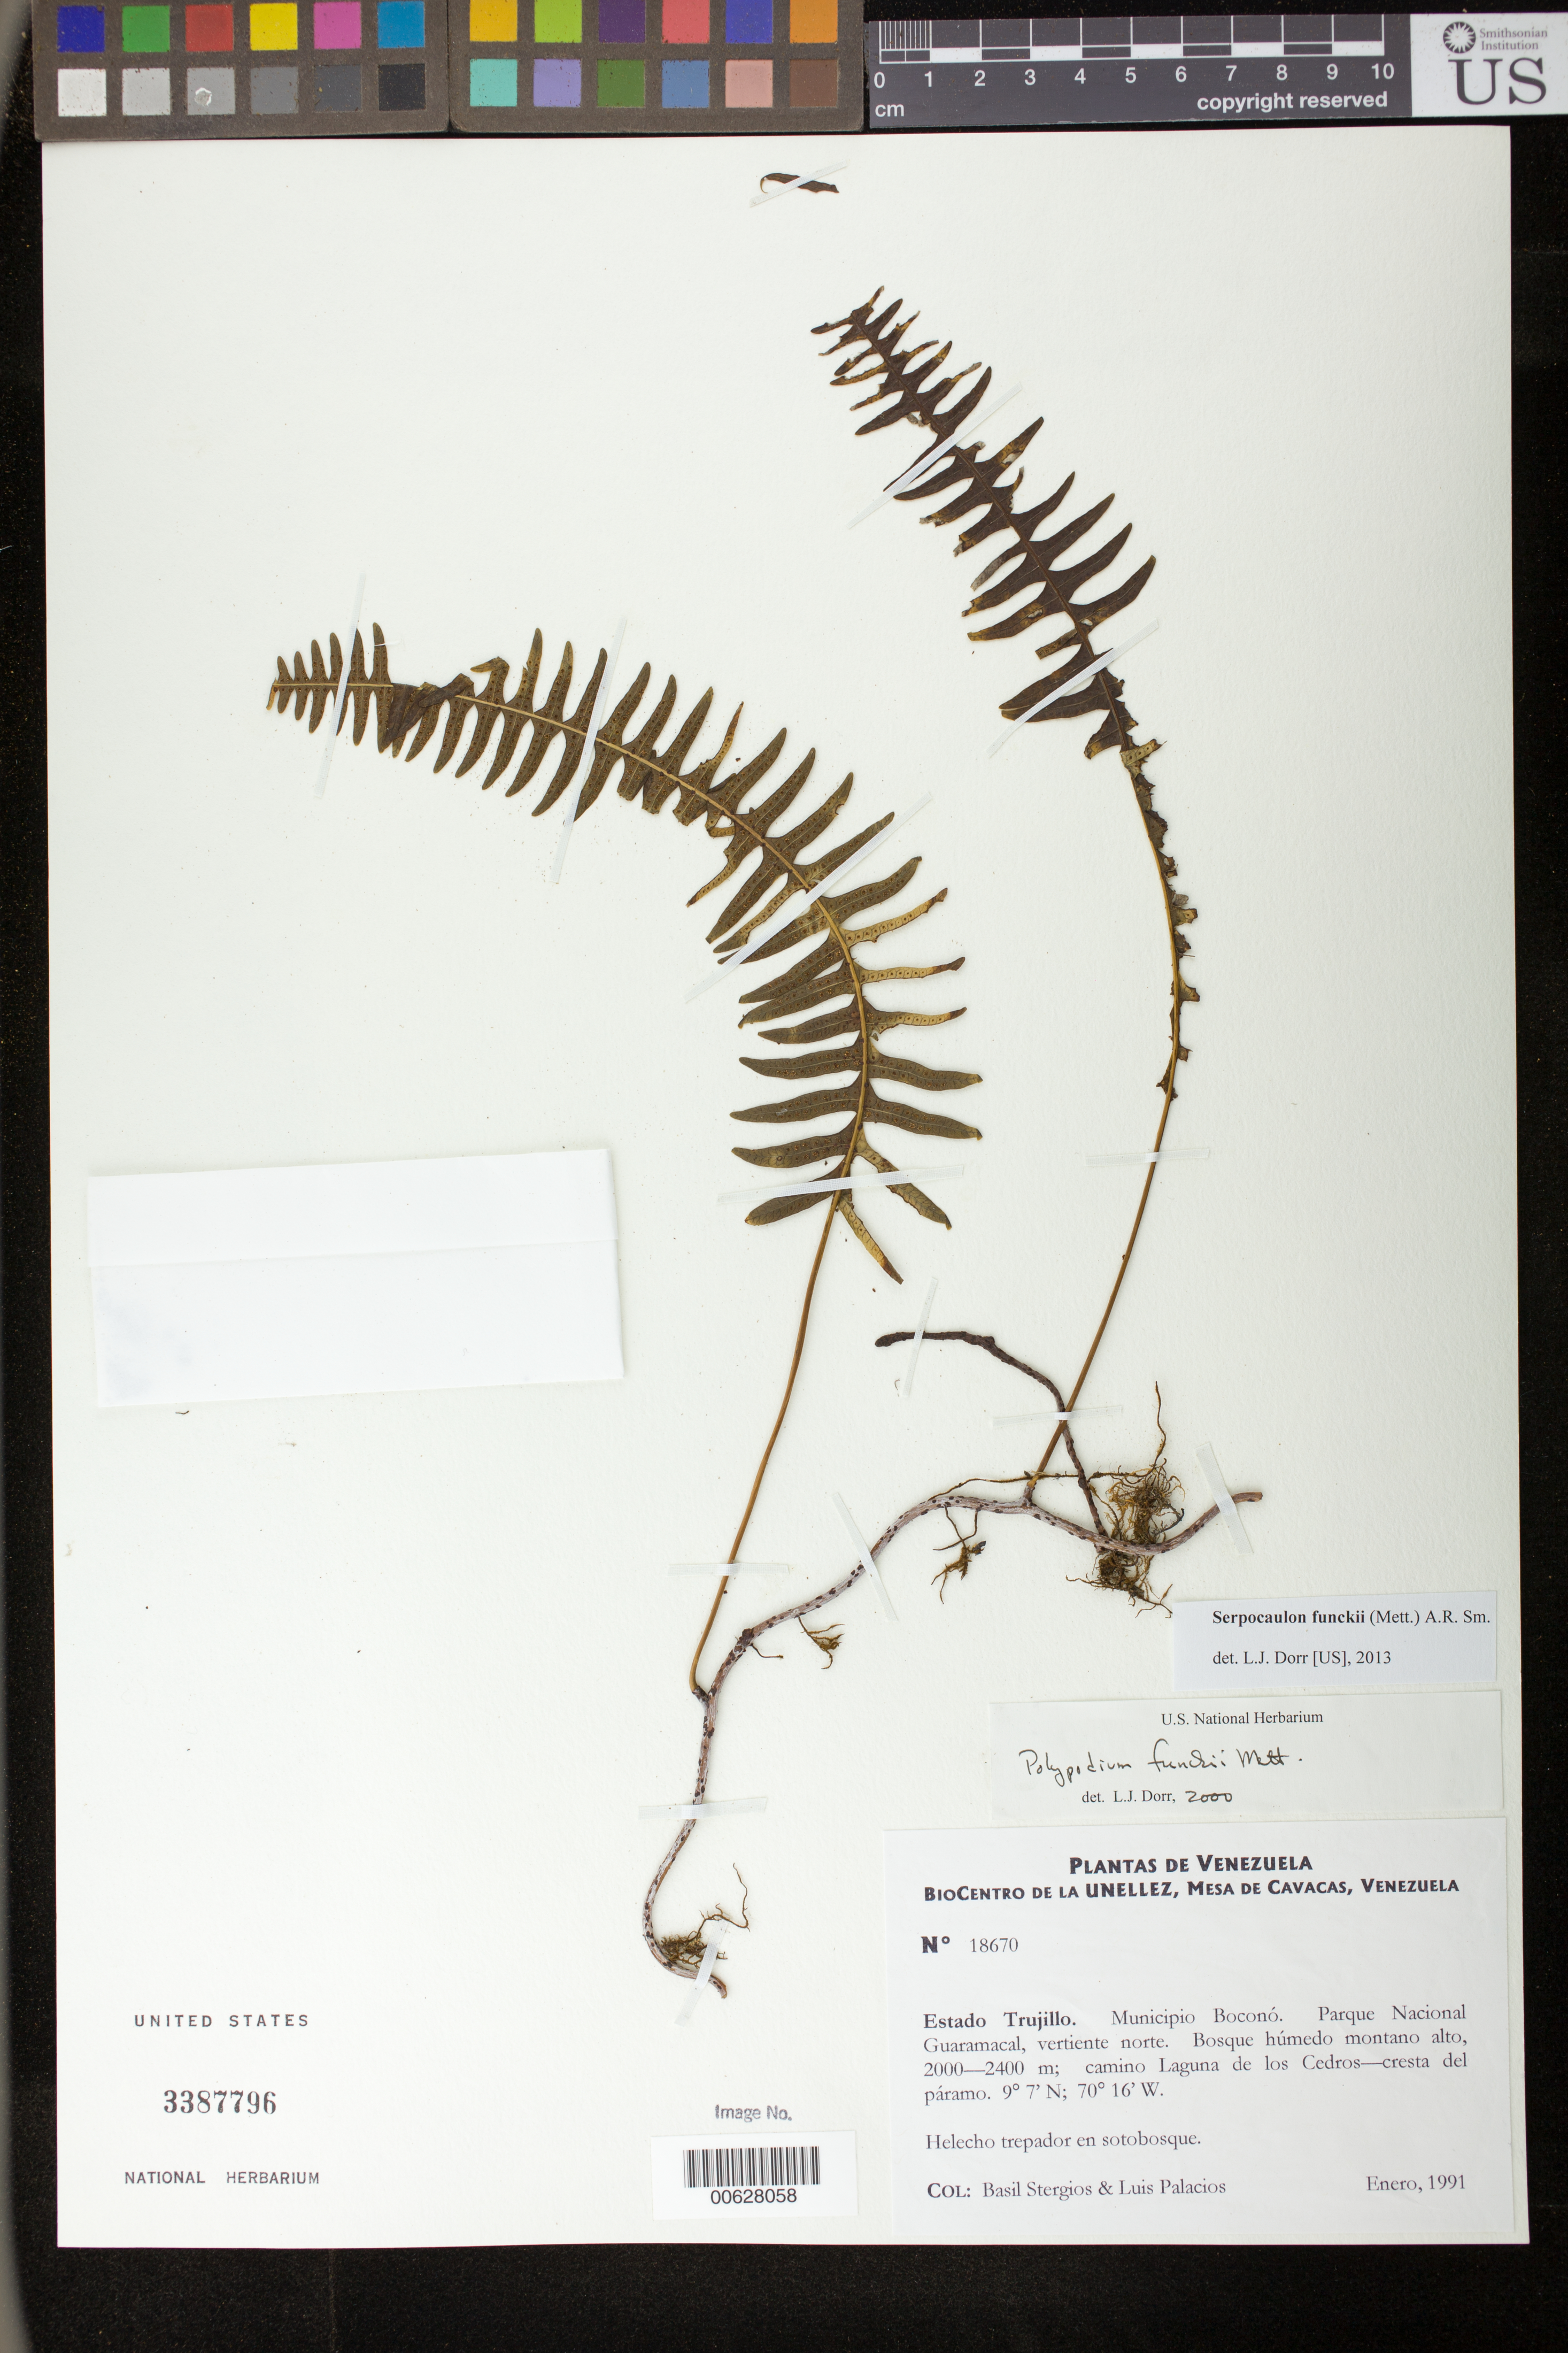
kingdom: Plantae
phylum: Tracheophyta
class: Polypodiopsida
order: Polypodiales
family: Polypodiaceae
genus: Serpocaulon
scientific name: Serpocaulon funckii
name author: (Mett.) A.R. Sm.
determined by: Dorr, L. J., (BOT), Smithsonian Institution - National Museum of Natural History (UNITED STATES)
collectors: B. G. Stergios & L. Palacios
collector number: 18670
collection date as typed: Jan 1991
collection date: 1991-01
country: Venezuela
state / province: Trujillo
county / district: Boconó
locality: Parque Nacional Guaramacal, vertiente N, camino laguna de los Cedros-cresta del páramo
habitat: Bosque húmedo montano alto.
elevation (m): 2000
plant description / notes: PORT, US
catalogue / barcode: US 3387796